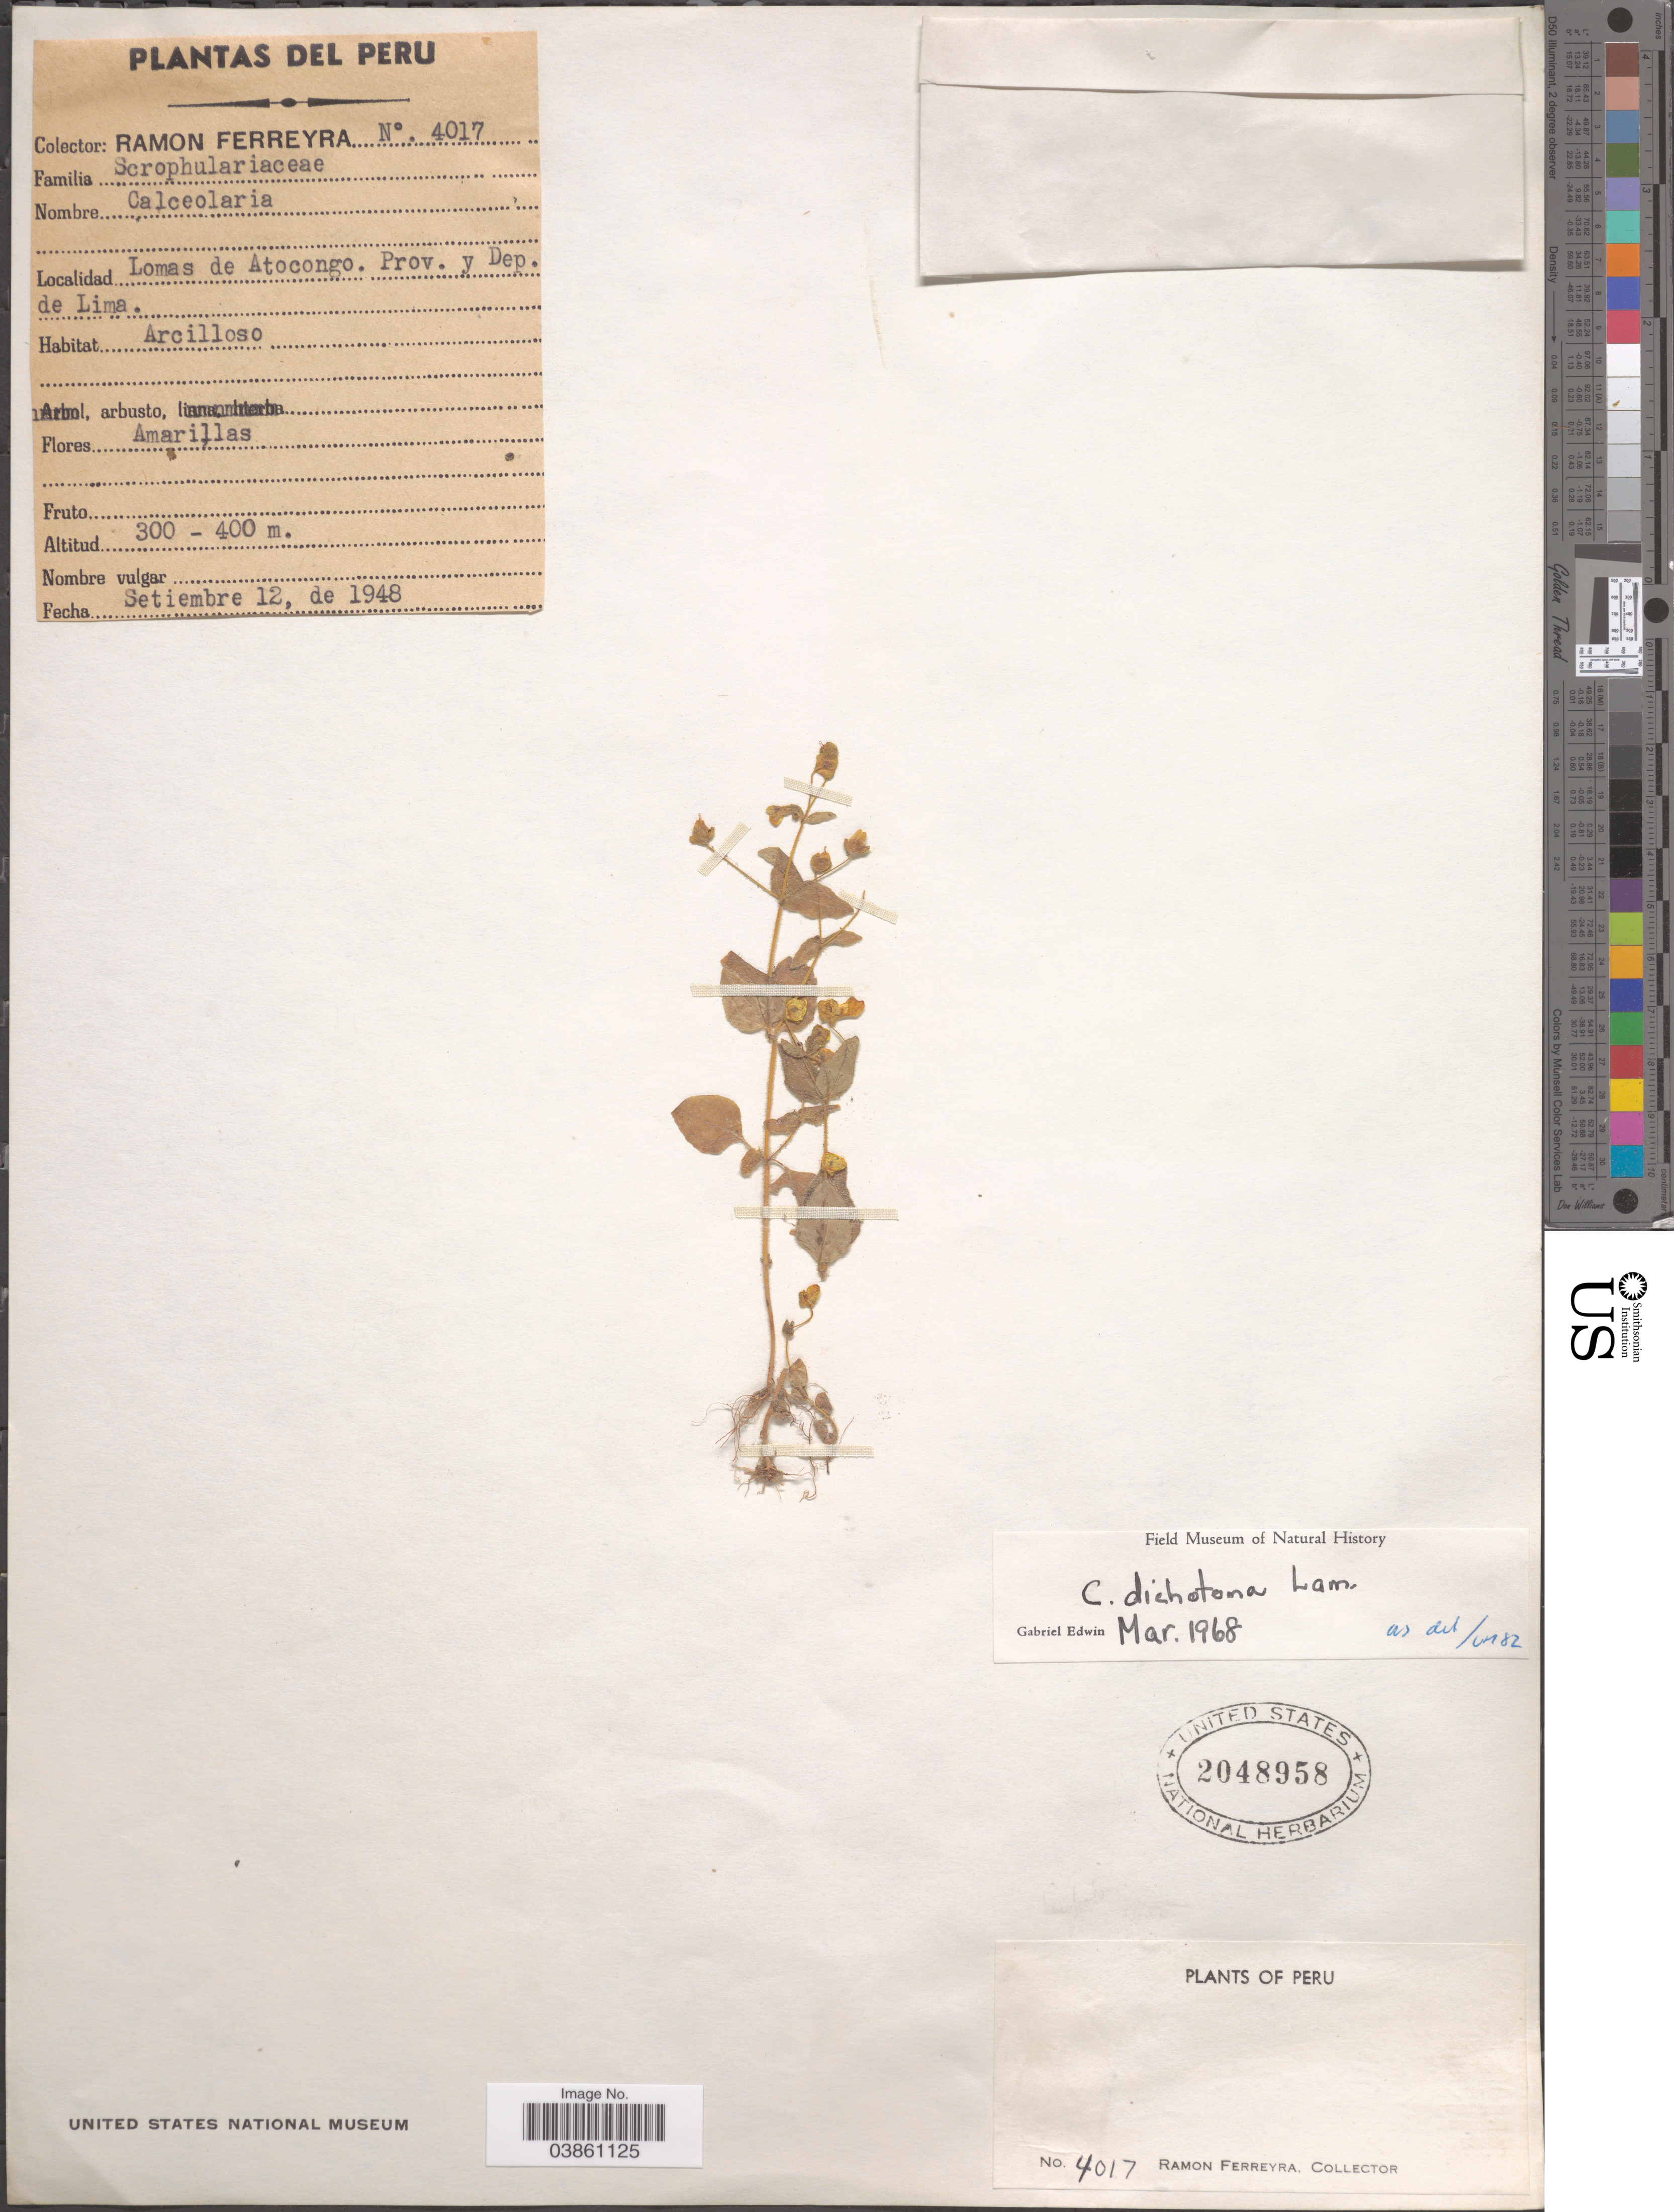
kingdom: Plantae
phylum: Tracheophyta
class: Magnoliopsida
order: Lamiales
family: Calceolariaceae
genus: Calceolaria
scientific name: Calceolaria dichotoma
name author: Lam.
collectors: R. A. Ferreyra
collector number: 4017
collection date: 1948-09-12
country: Peru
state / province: Lima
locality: Lomas de Atocongo. Prov. y Dep. de Lima.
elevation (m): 300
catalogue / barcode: US 2048958